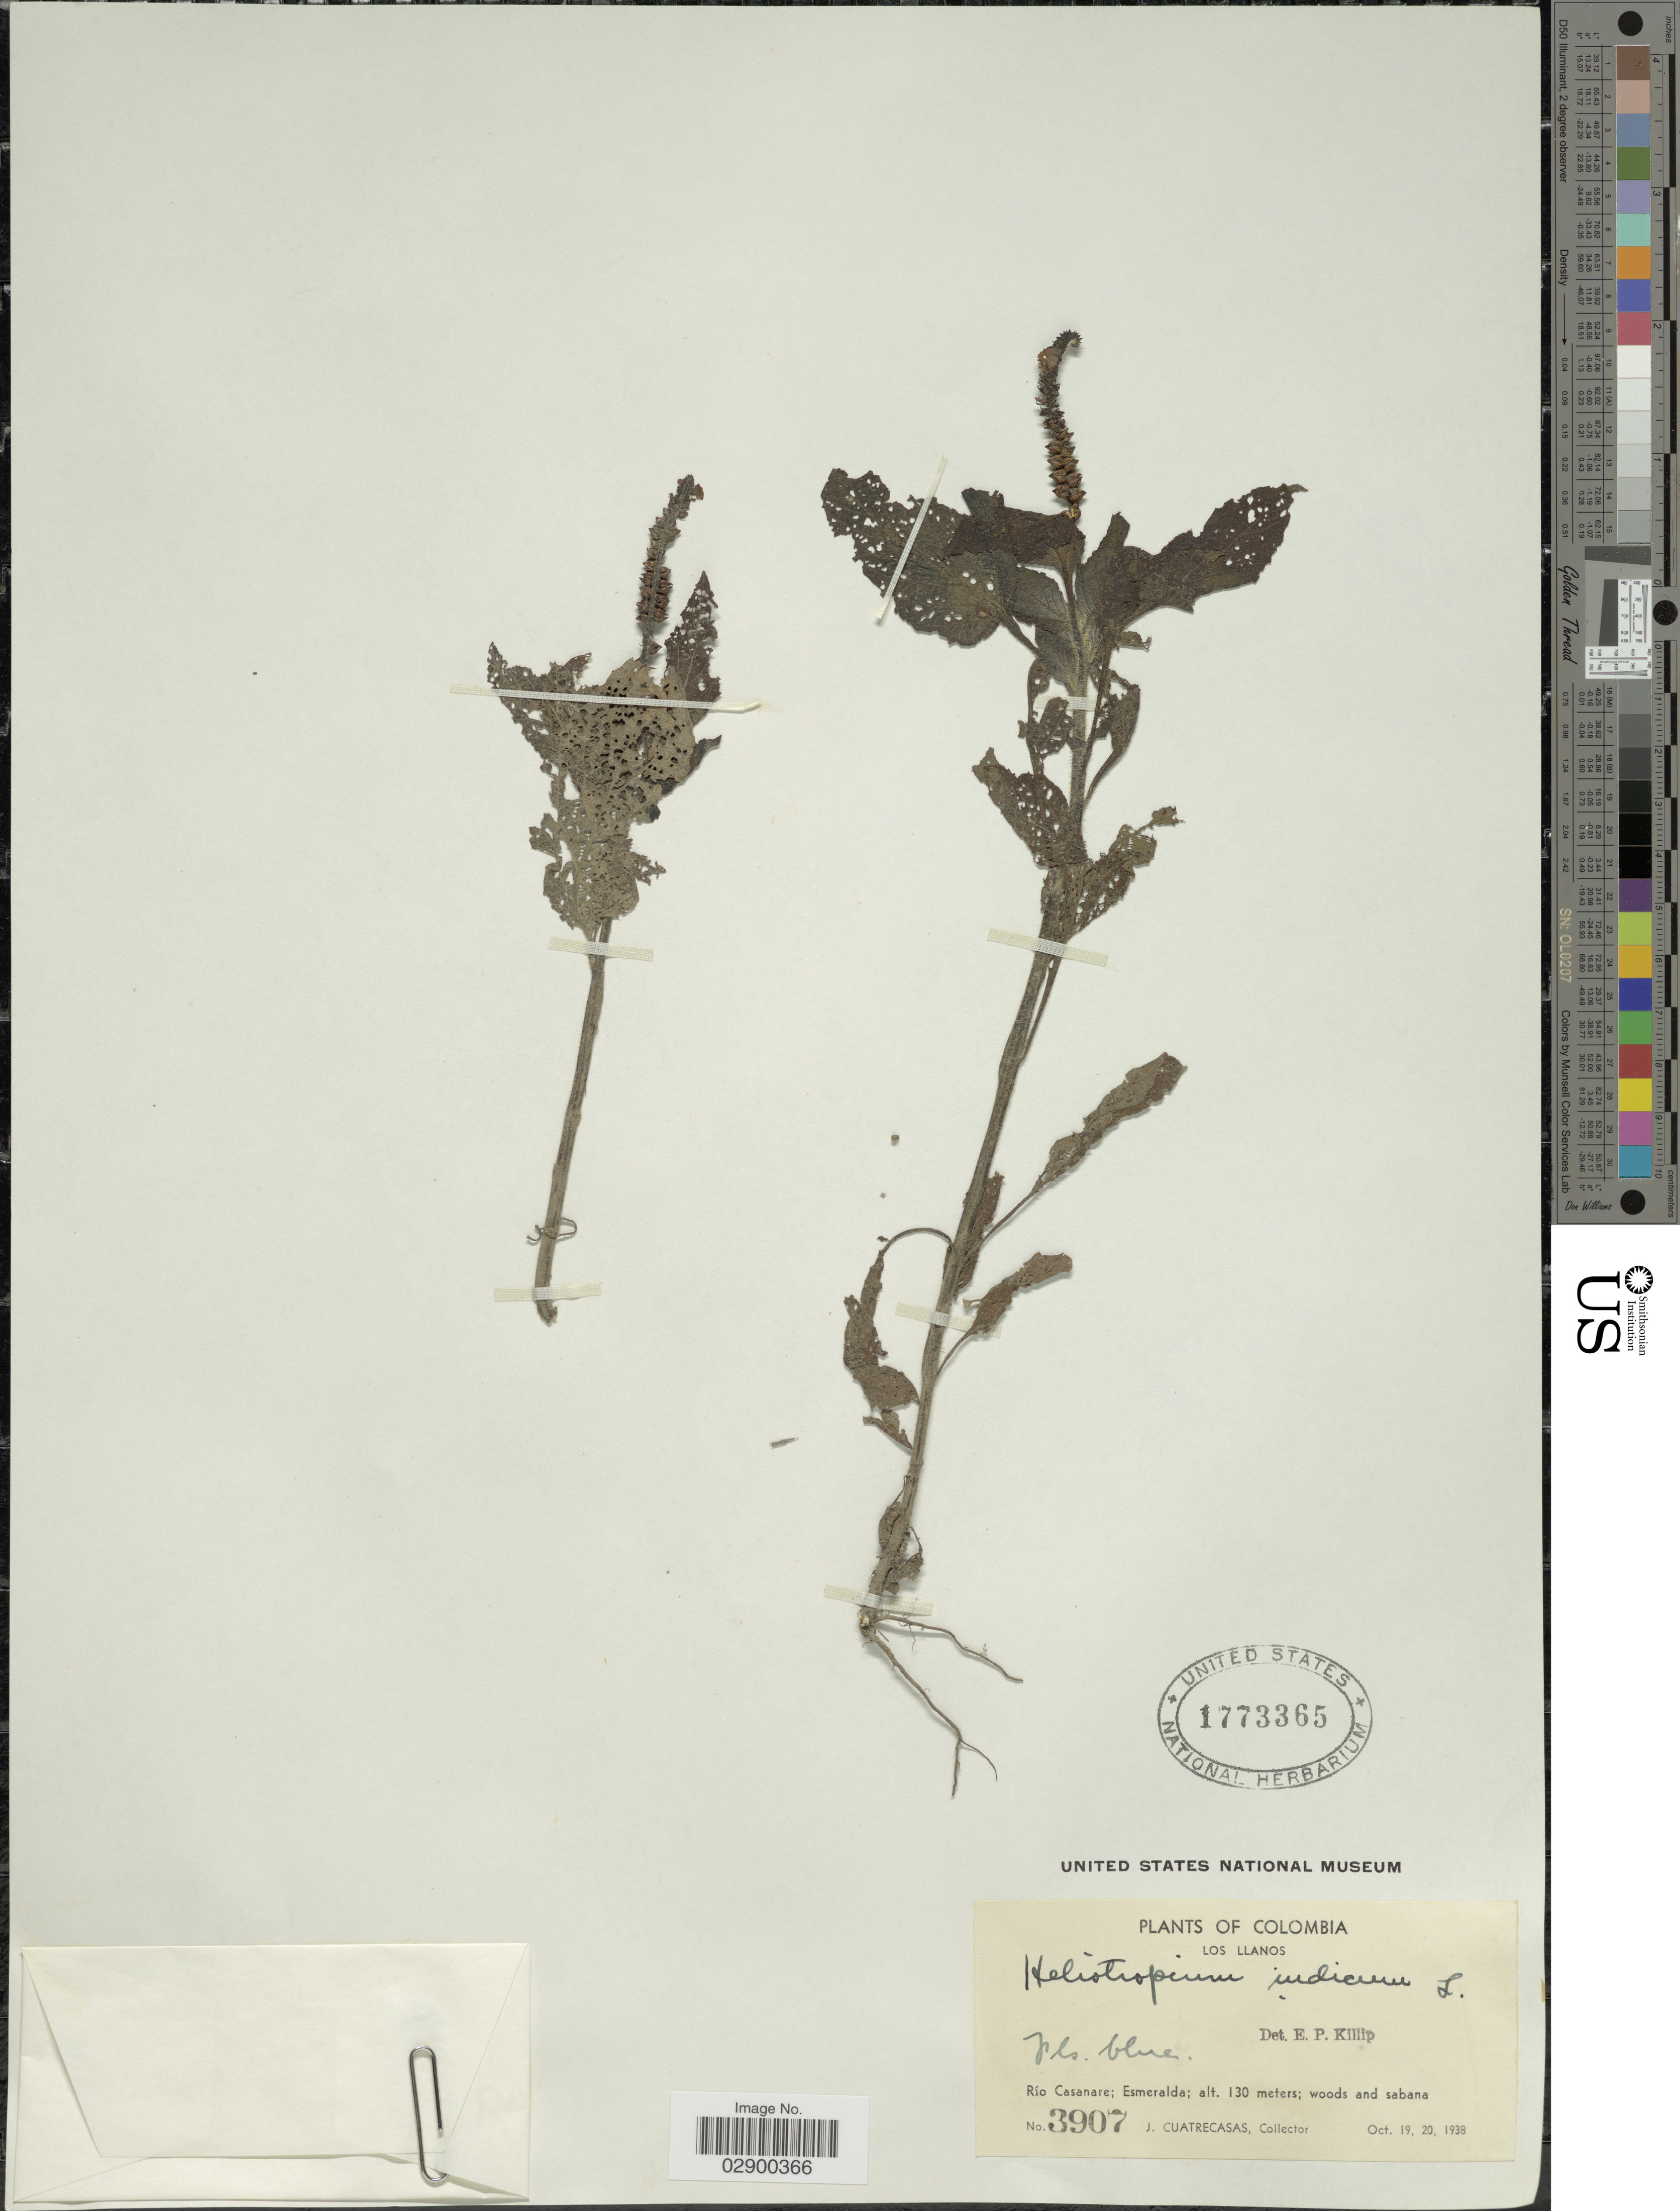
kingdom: Plantae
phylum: Tracheophyta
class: Magnoliopsida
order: Boraginales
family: Heliotropiaceae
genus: Heliotropium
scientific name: Heliotropium indicum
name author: L.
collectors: J. Cuatrecasas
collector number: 3907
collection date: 1938-10-19/1938-10-20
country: Ecuador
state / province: Esmeraldas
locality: Los Llanos, Río Casanare, Esmeralda.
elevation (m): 130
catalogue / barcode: US 1773365